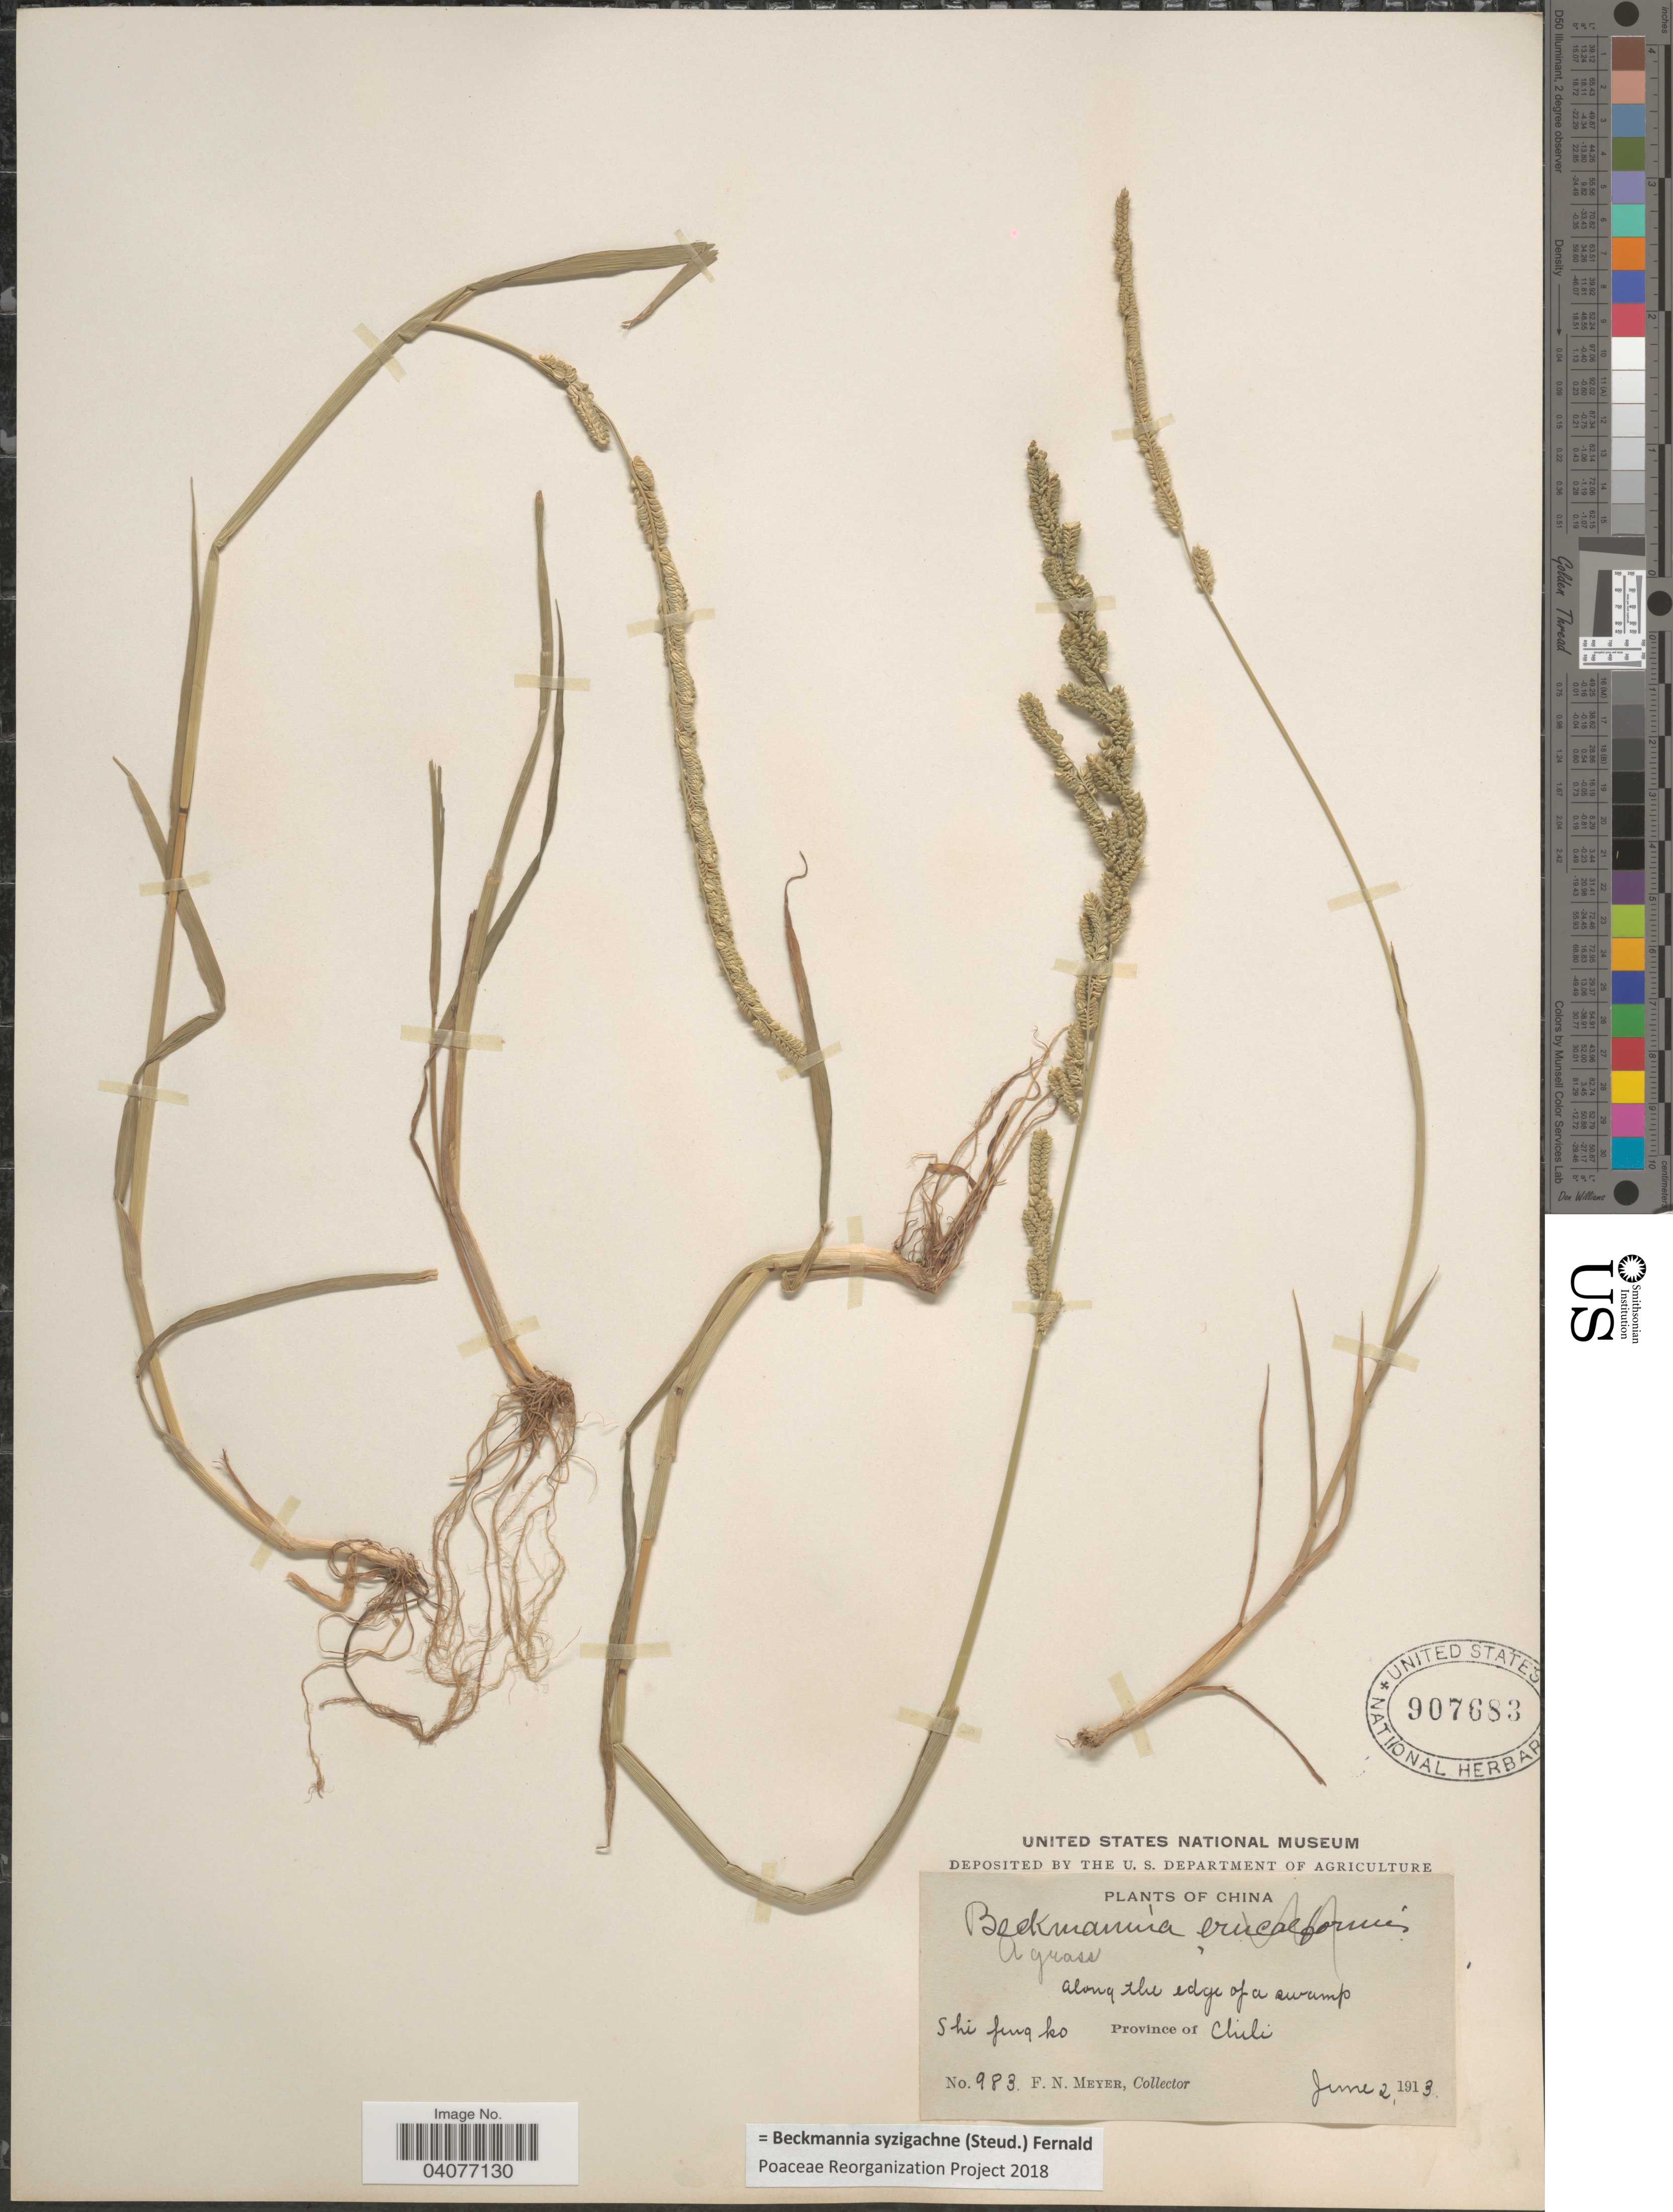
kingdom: Plantae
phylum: Tracheophyta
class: Liliopsida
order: Poales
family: Poaceae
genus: Beckmannia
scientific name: Beckmannia syzigachne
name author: (Steud.) Fernald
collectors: F. N. Meyer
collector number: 983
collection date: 1913-06-02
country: China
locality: Along the edge of a swamp. Shi fung ko. Province of Chili.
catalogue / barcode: US 907683